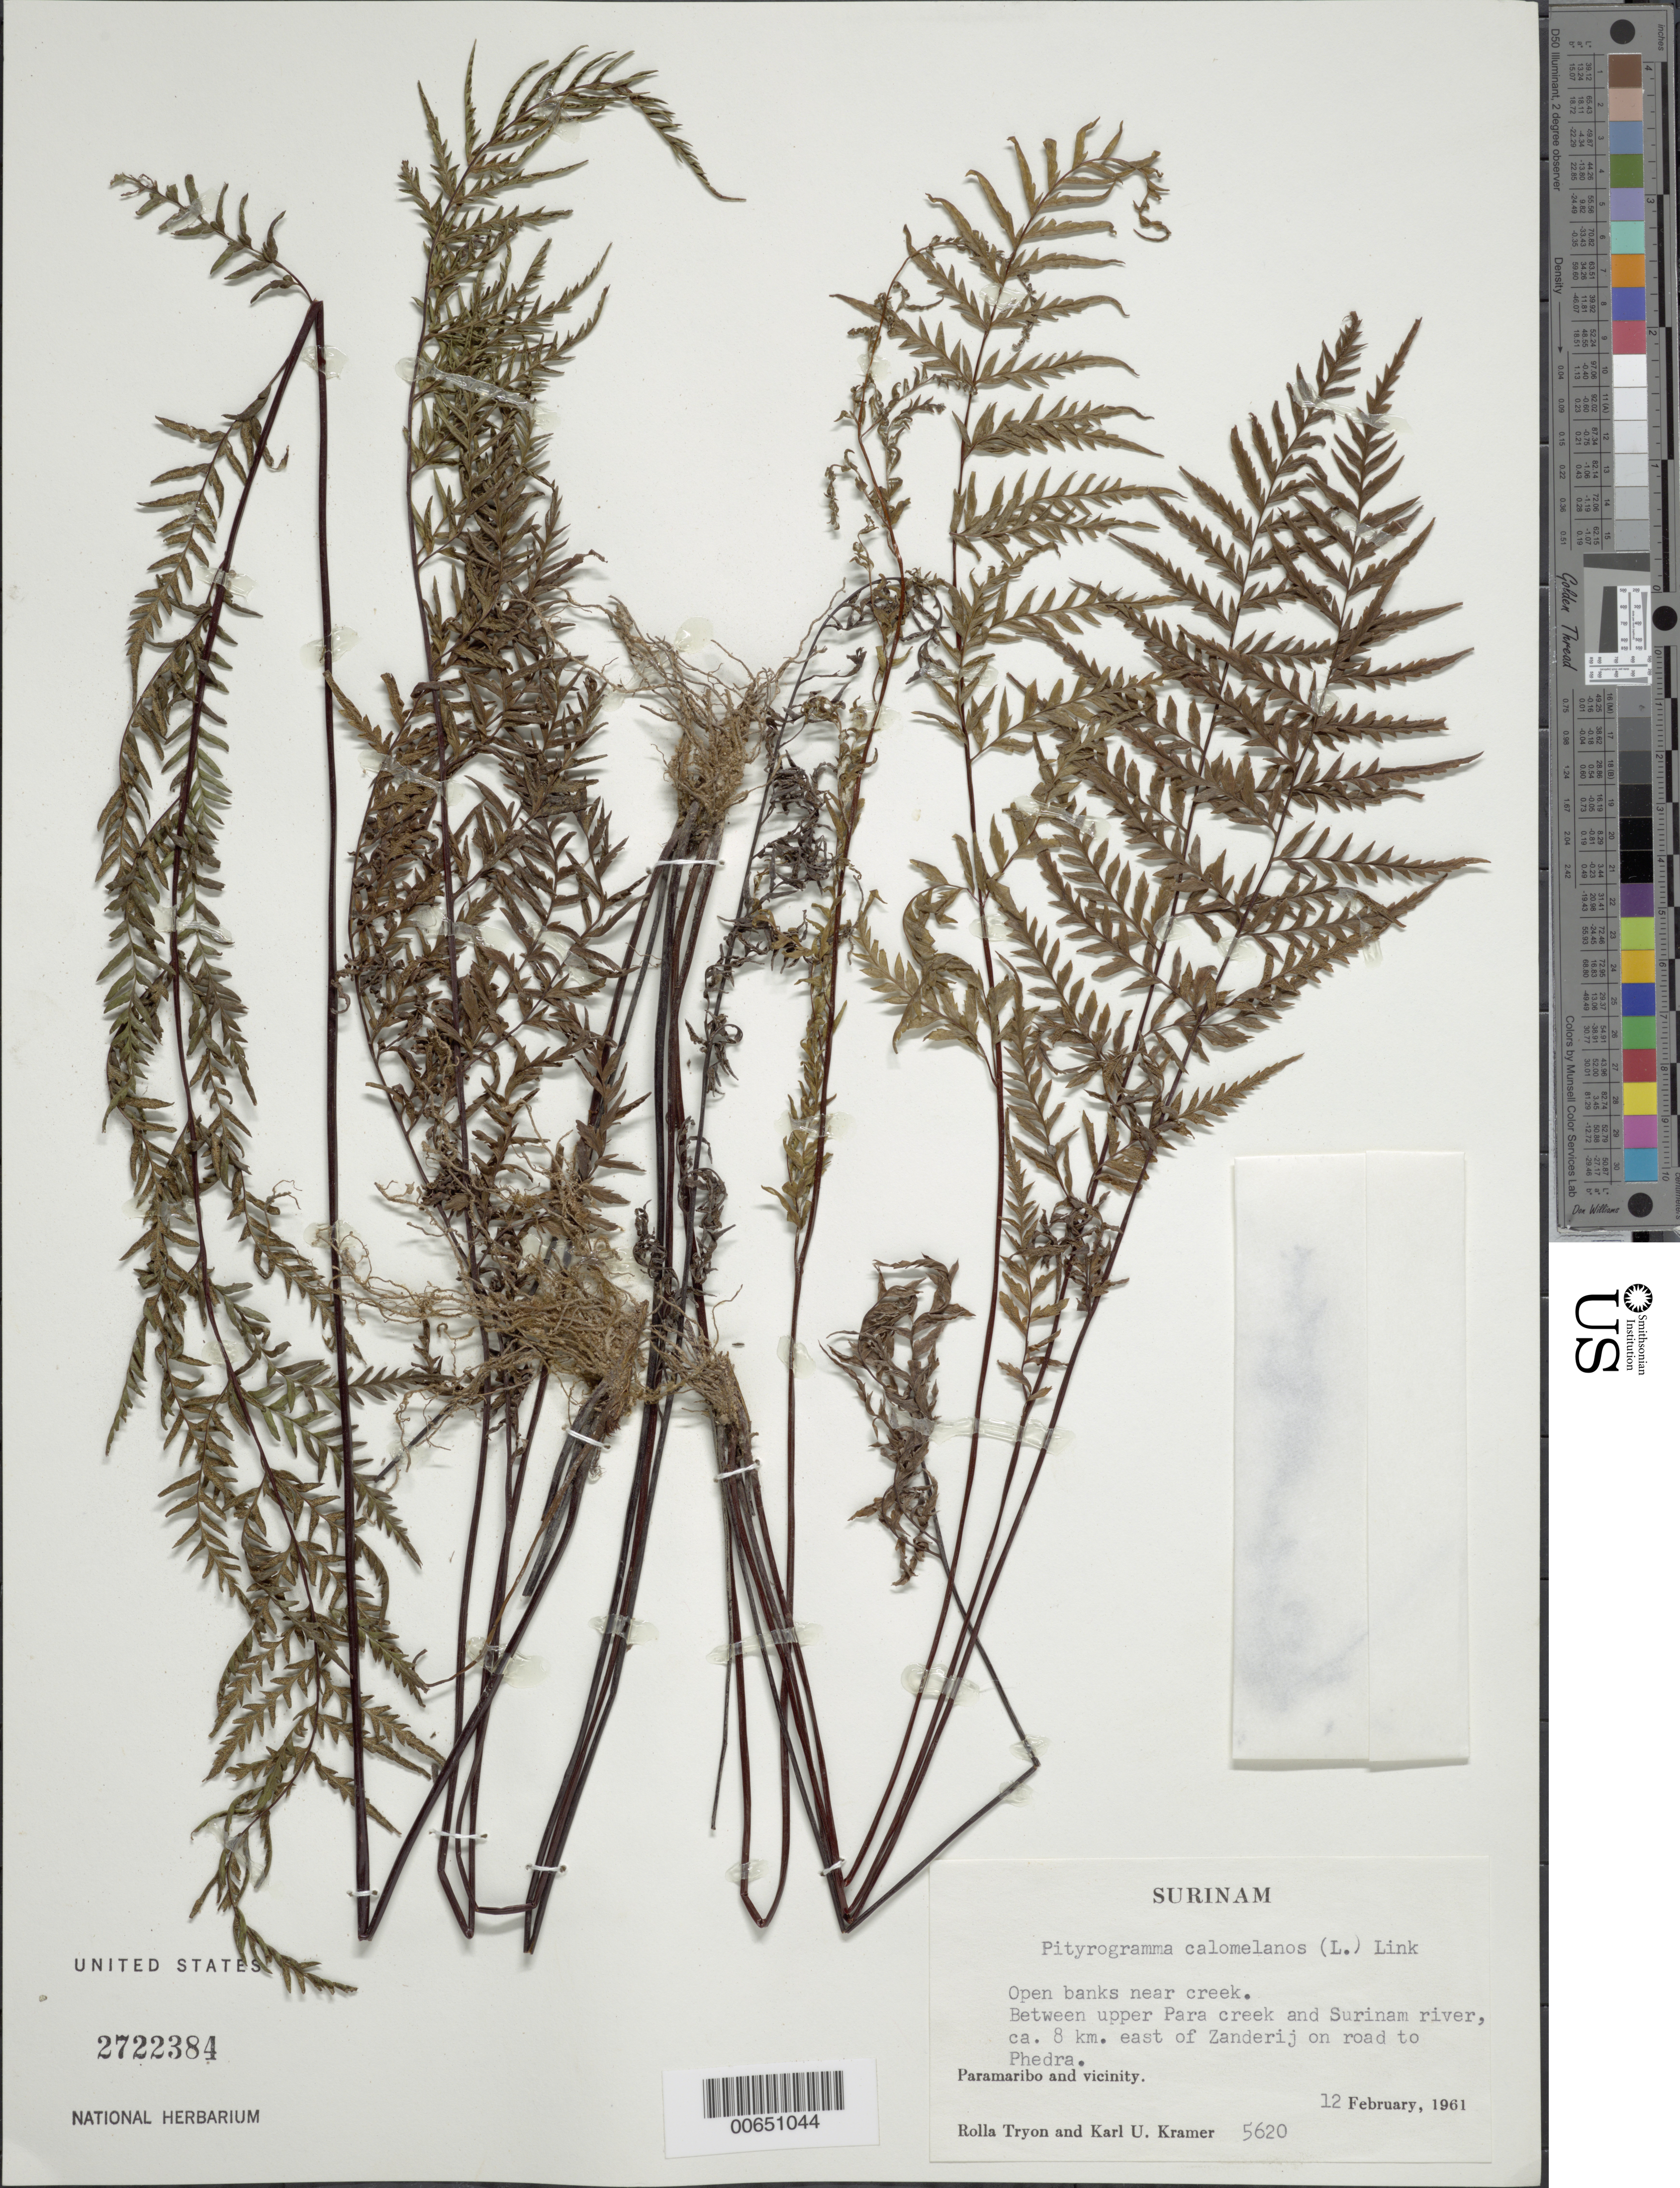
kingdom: Plantae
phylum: Tracheophyta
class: Polypodiopsida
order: Polypodiales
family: Pteridaceae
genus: Pityrogramma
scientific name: Pityrogramma calomelanos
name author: (L.) Link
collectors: R. M. Tryon & K. U. Kramer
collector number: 5620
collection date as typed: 12-Feb-61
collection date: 1961-02-12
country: Suriname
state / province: Paramaribo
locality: Upper Para Creek to SURINAME River, ca 8 km E of Zanderij on road to Phedra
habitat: Open banks near creek.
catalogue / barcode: US 2722384